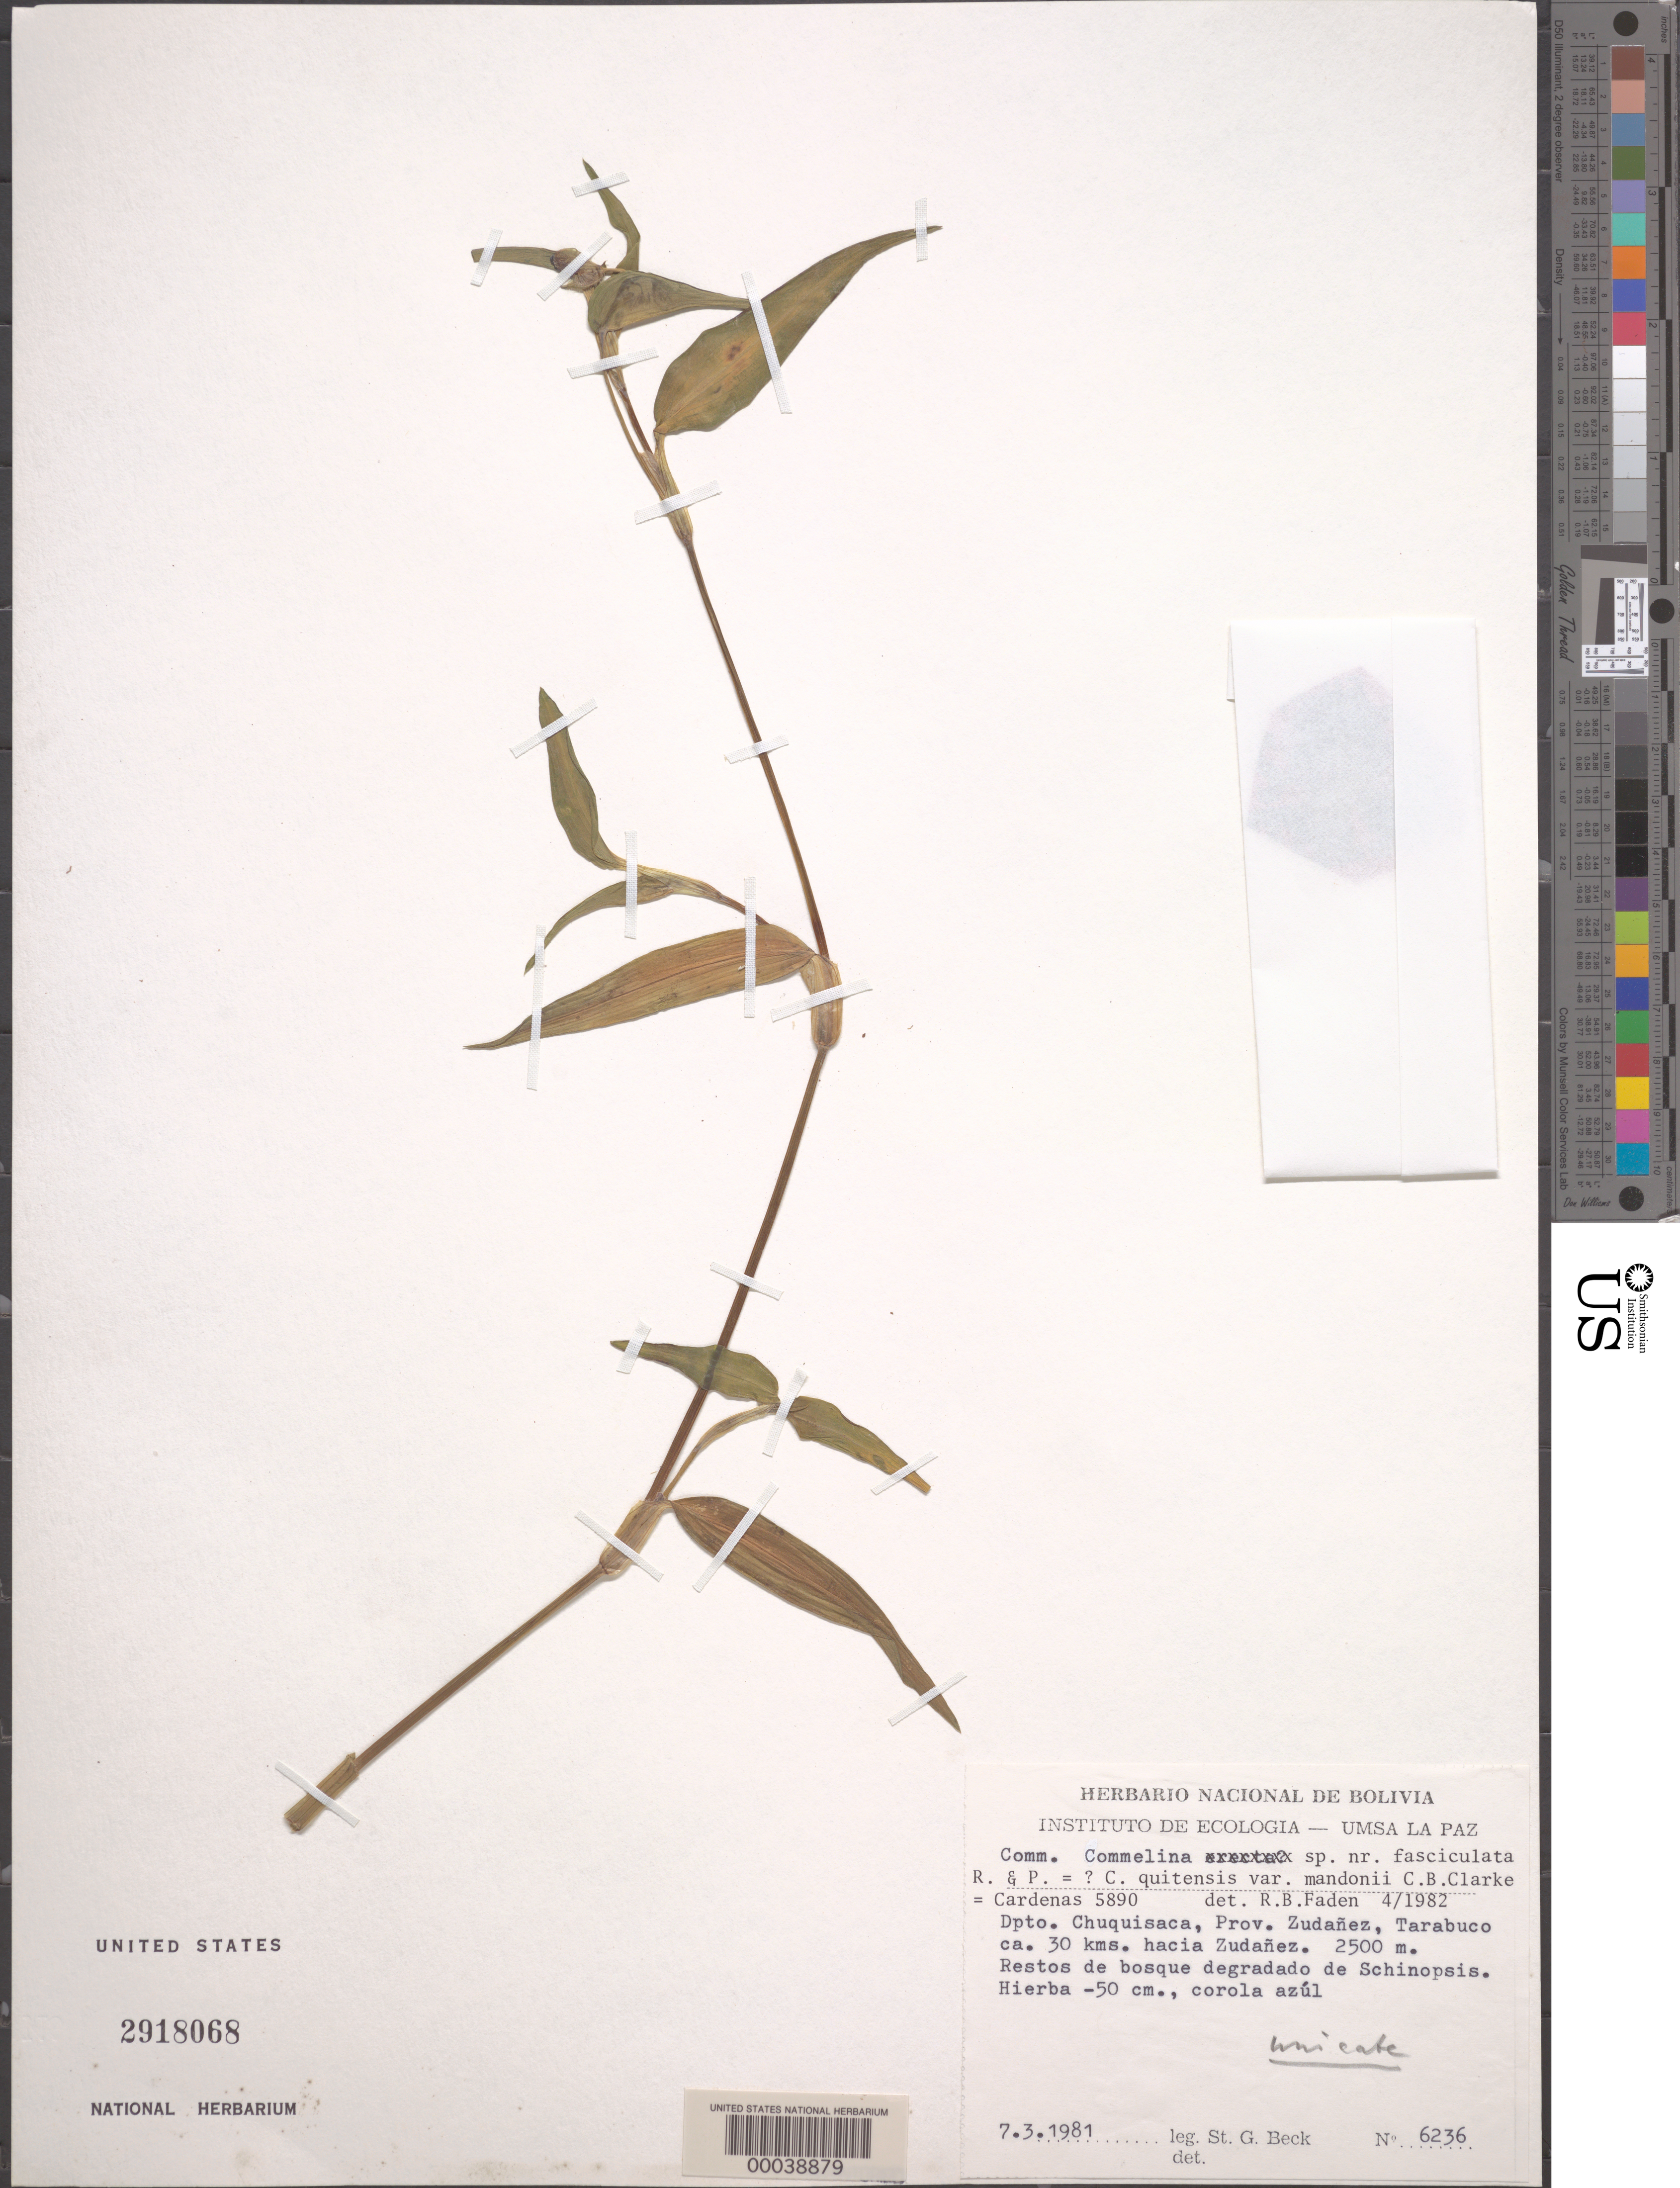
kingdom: Plantae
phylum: Tracheophyta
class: Liliopsida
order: Commelinales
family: Commelinaceae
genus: Commelina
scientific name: Commelina sp. near fasiculata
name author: Ruiz & Pav.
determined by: Faden, Robert B., (US), Smithsonian Institution - National Museum of Natural History (UNITED STATES)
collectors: S. G. Beck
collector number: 6236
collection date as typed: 07 Mar 1981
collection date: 1981-03-07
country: Bolivia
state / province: Chuquisaca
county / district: Zudáñez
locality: Sucre Dept. [= Chuquisaca Dept.], tarabuco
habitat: Degraded remnant forest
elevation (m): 2500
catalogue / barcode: US 2918068